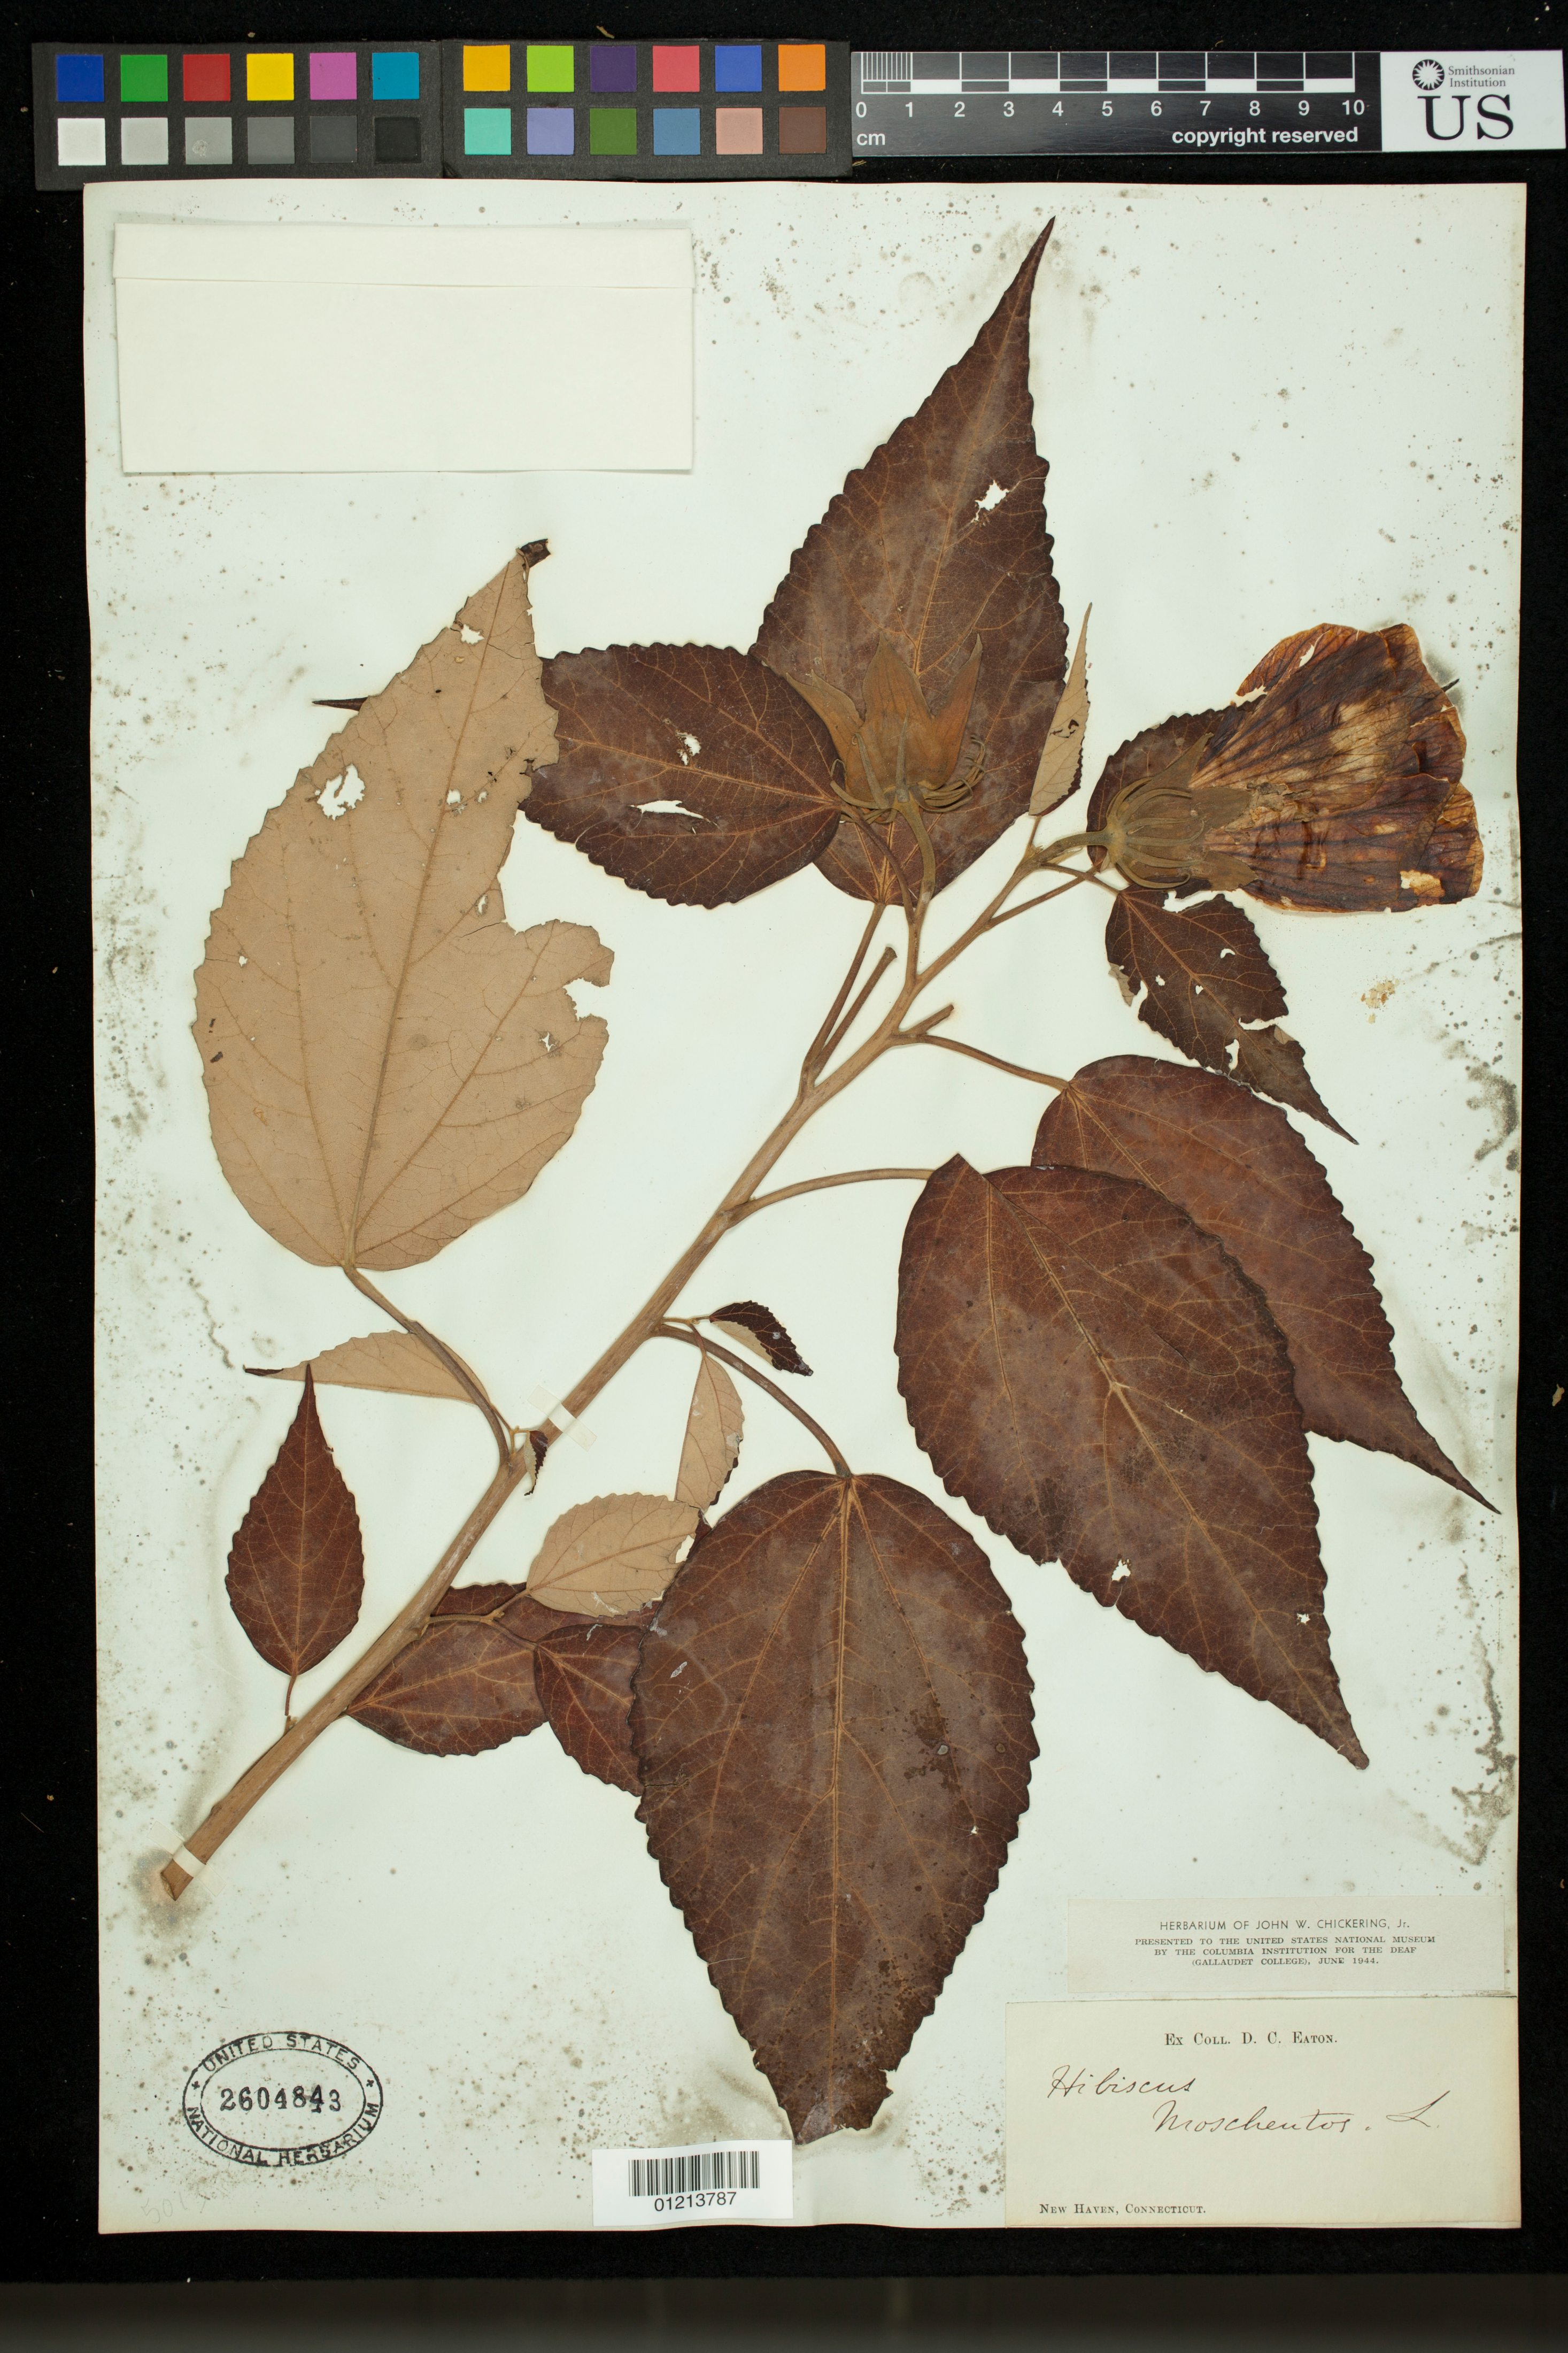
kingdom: Plantae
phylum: Tracheophyta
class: Magnoliopsida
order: Malvales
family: Malvaceae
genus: Hibiscus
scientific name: Hibiscus moscheutos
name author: L.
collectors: D. C. Eaton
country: United States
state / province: Connecticut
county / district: New Haven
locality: New Haven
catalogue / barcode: US 2604843